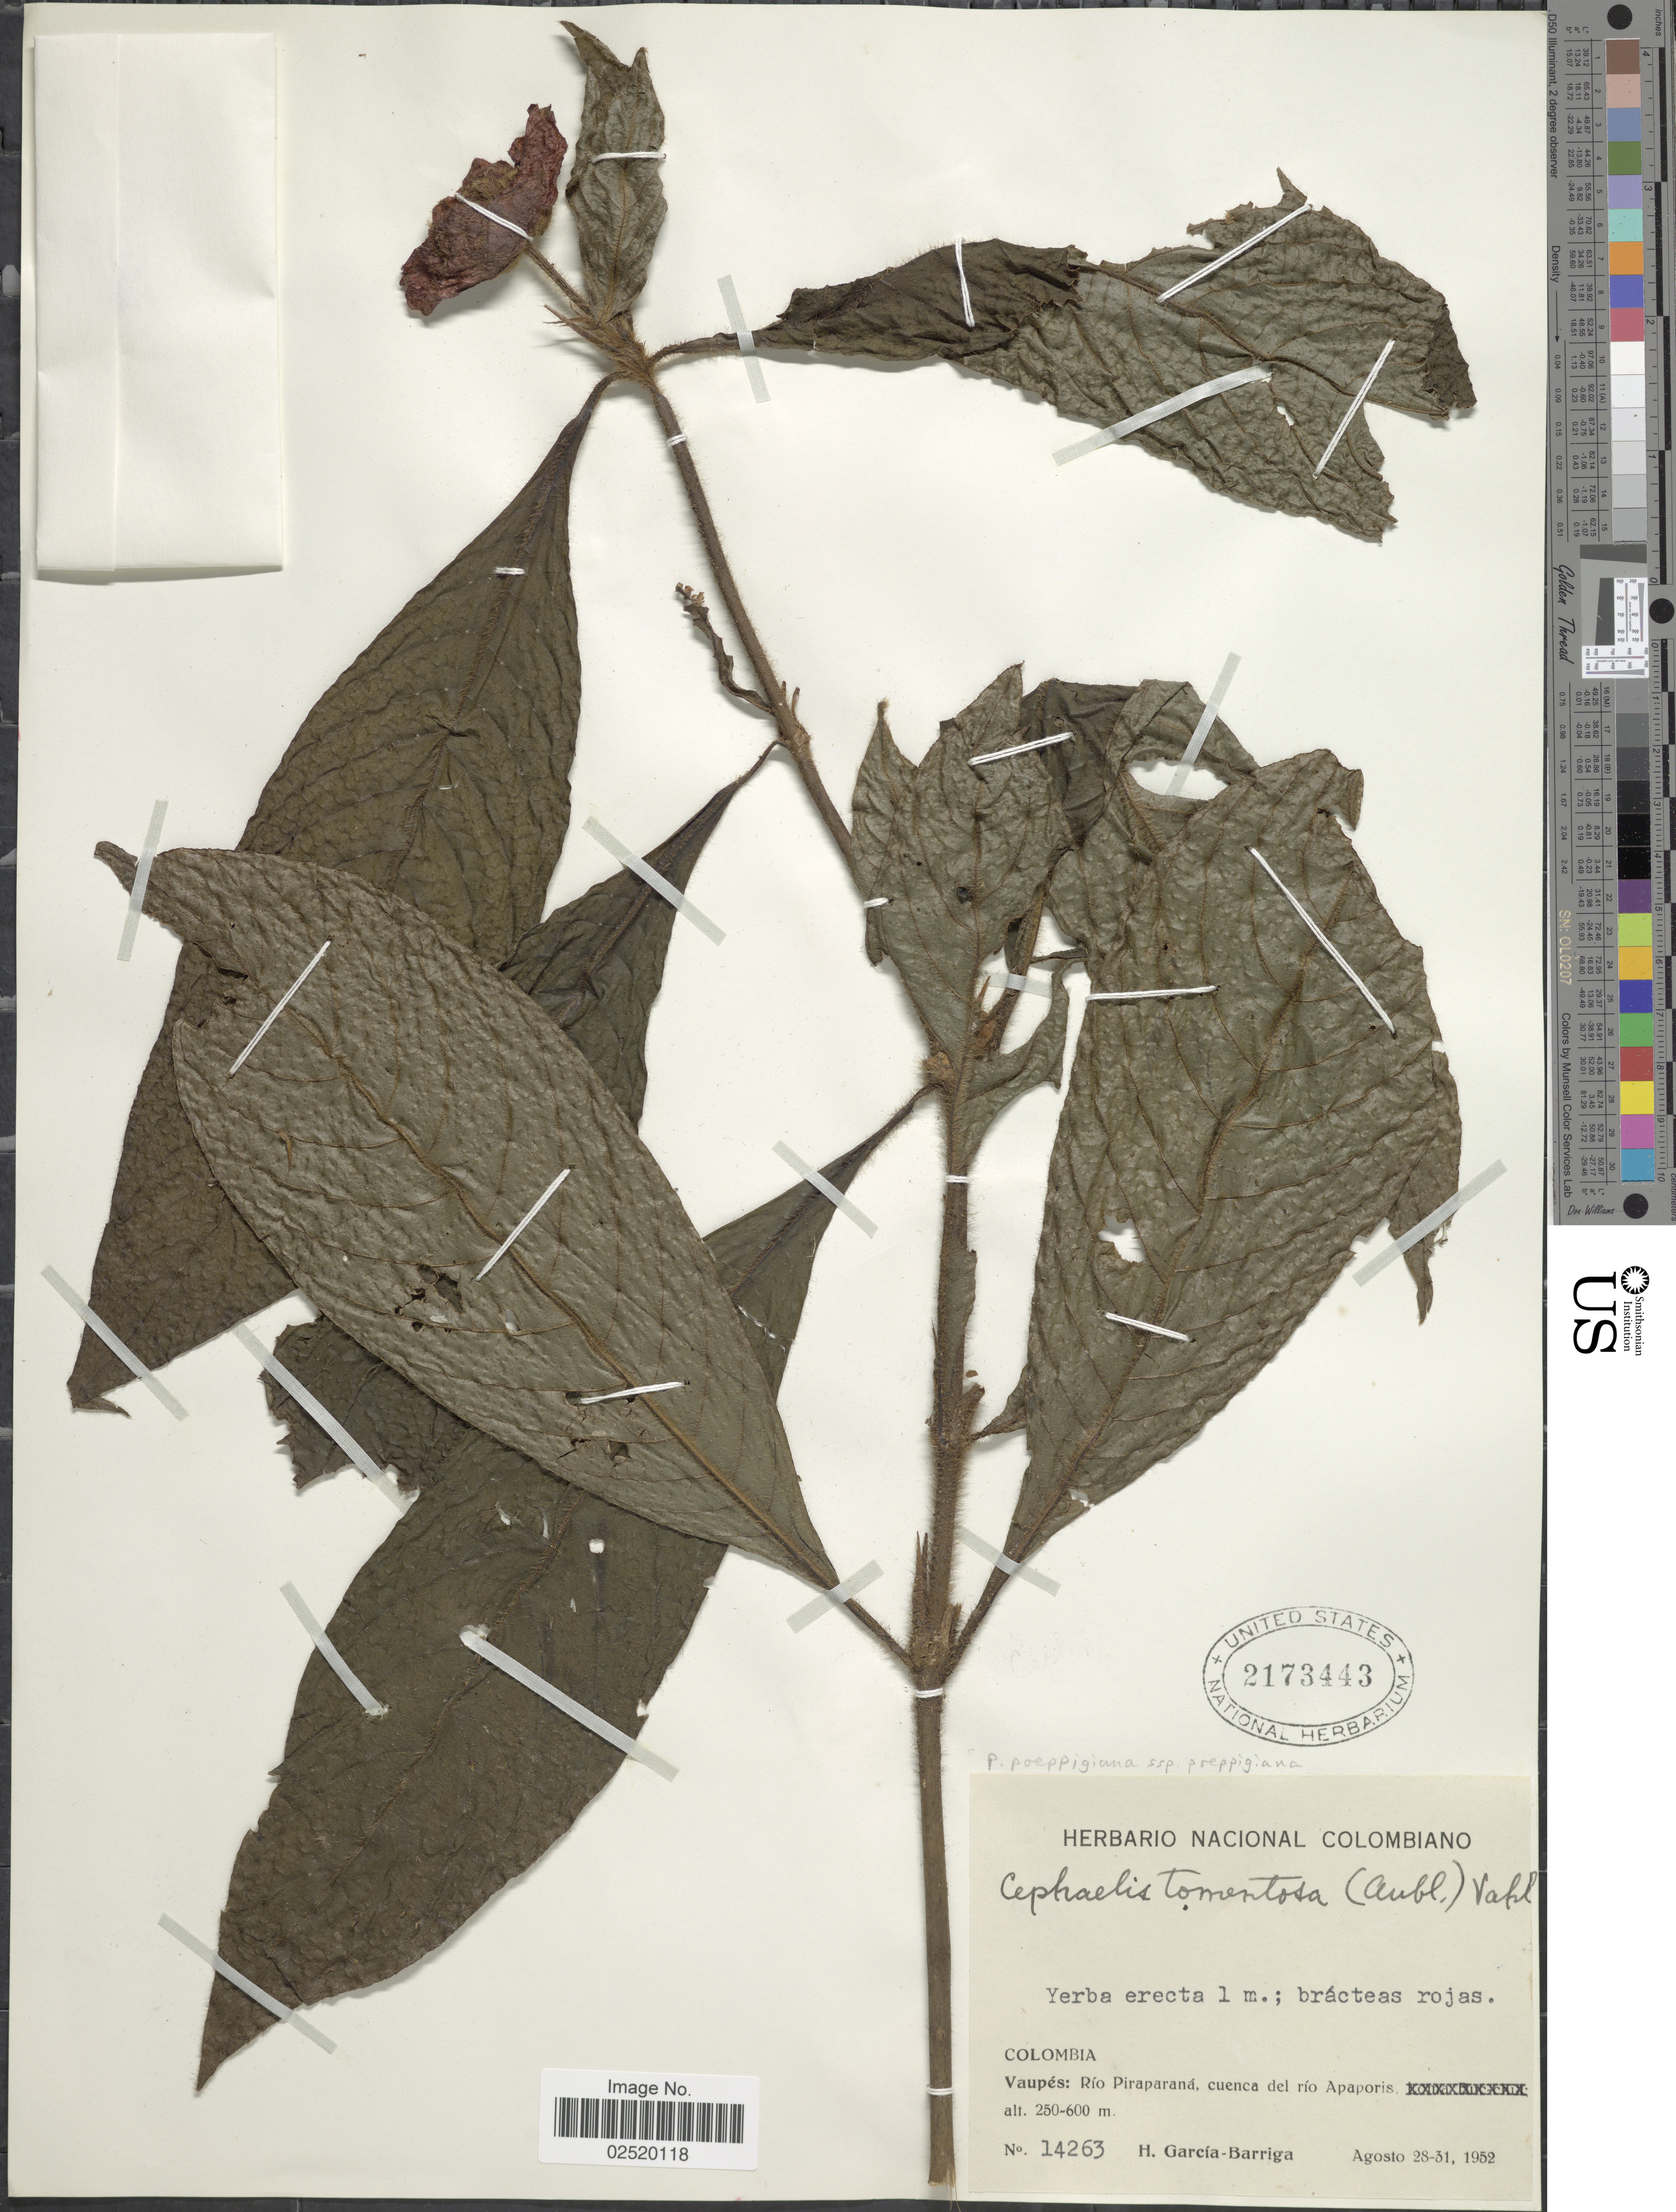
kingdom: Plantae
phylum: Tracheophyta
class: Magnoliopsida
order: Gentianales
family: Rubiaceae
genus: Psychotria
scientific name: Psychotria poeppigiana subsp. poeppigiana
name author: Müll. Arg.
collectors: H. García Barriga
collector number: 14263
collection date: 1952-08-28/1952-08-31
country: Colombia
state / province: Vaupés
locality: Colombia, Vaupes: Rio Piraparana, cuenca del rio Apaporis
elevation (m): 250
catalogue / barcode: US 2173443